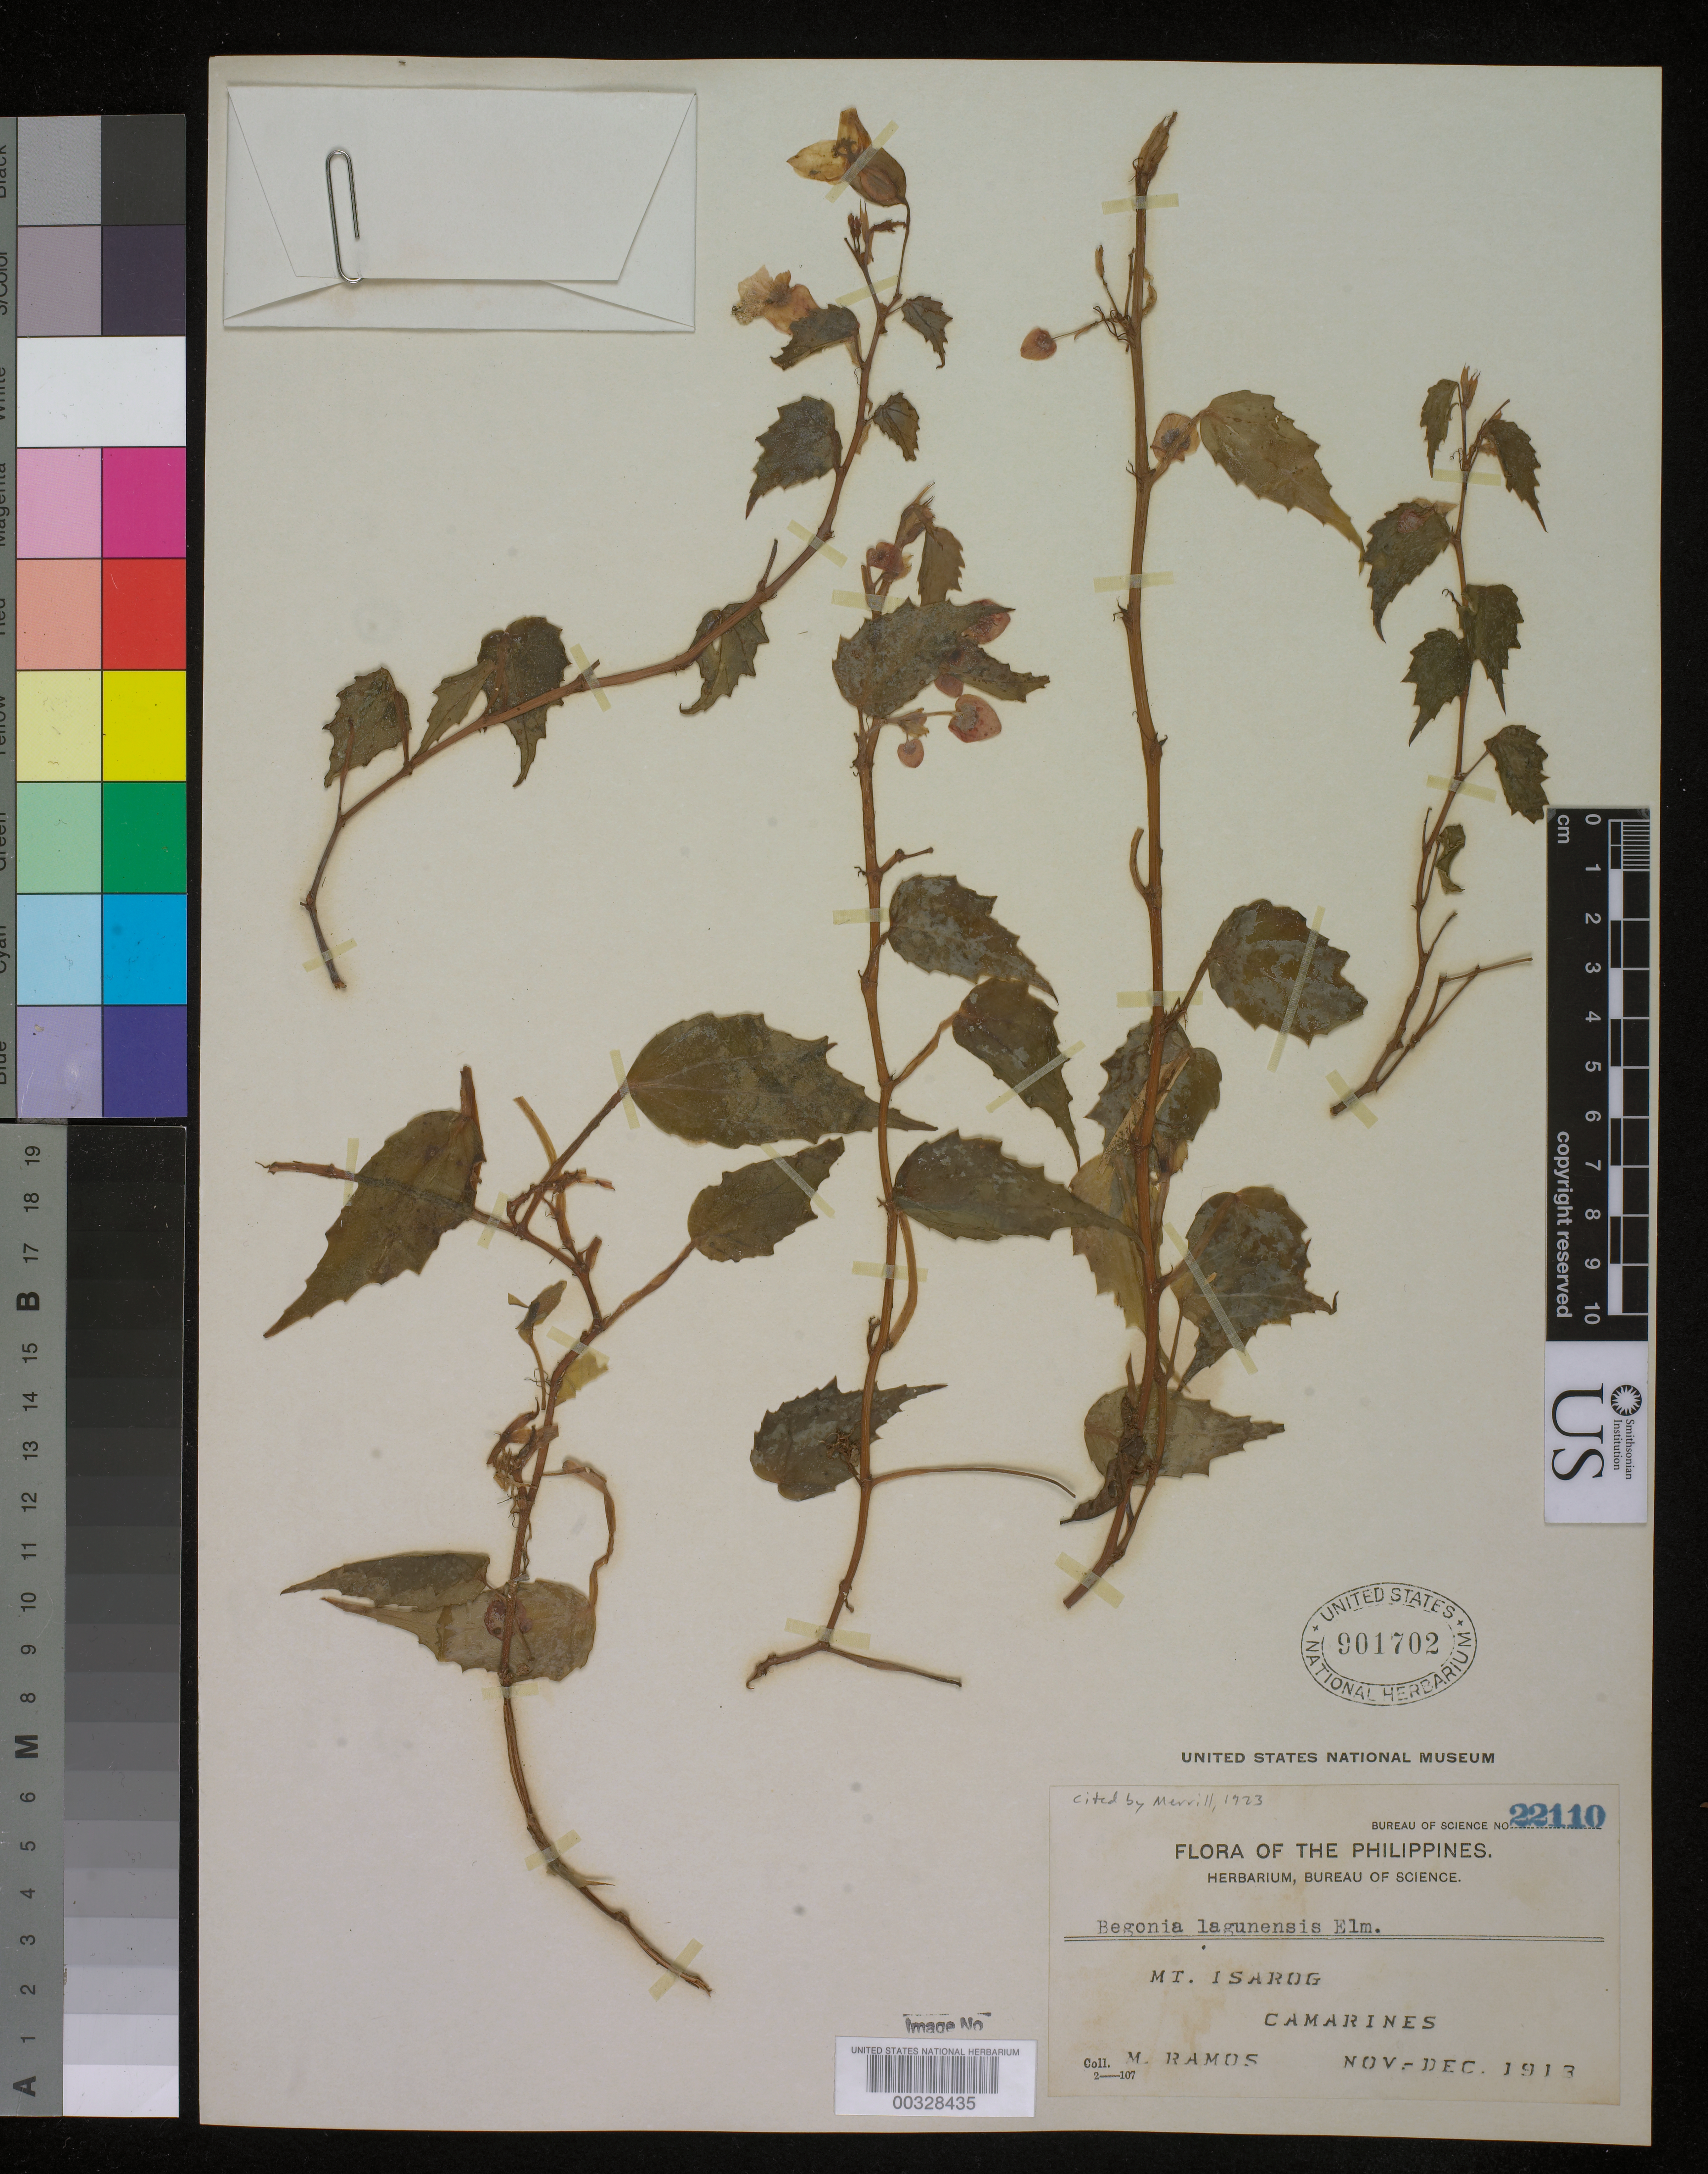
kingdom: Plantae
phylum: Tracheophyta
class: Magnoliopsida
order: Cucurbitales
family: Begoniaceae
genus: Begonia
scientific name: Begonia lagunensis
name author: Elmer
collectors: M. Ramos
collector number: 22110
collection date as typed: Nov 1913 to -- Dec 1913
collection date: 1913-11/1913-12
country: Philippines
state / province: Bicol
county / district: Camarines Norte / Camarines Sur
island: Luzon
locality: Mt. Isarog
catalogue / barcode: US 901702